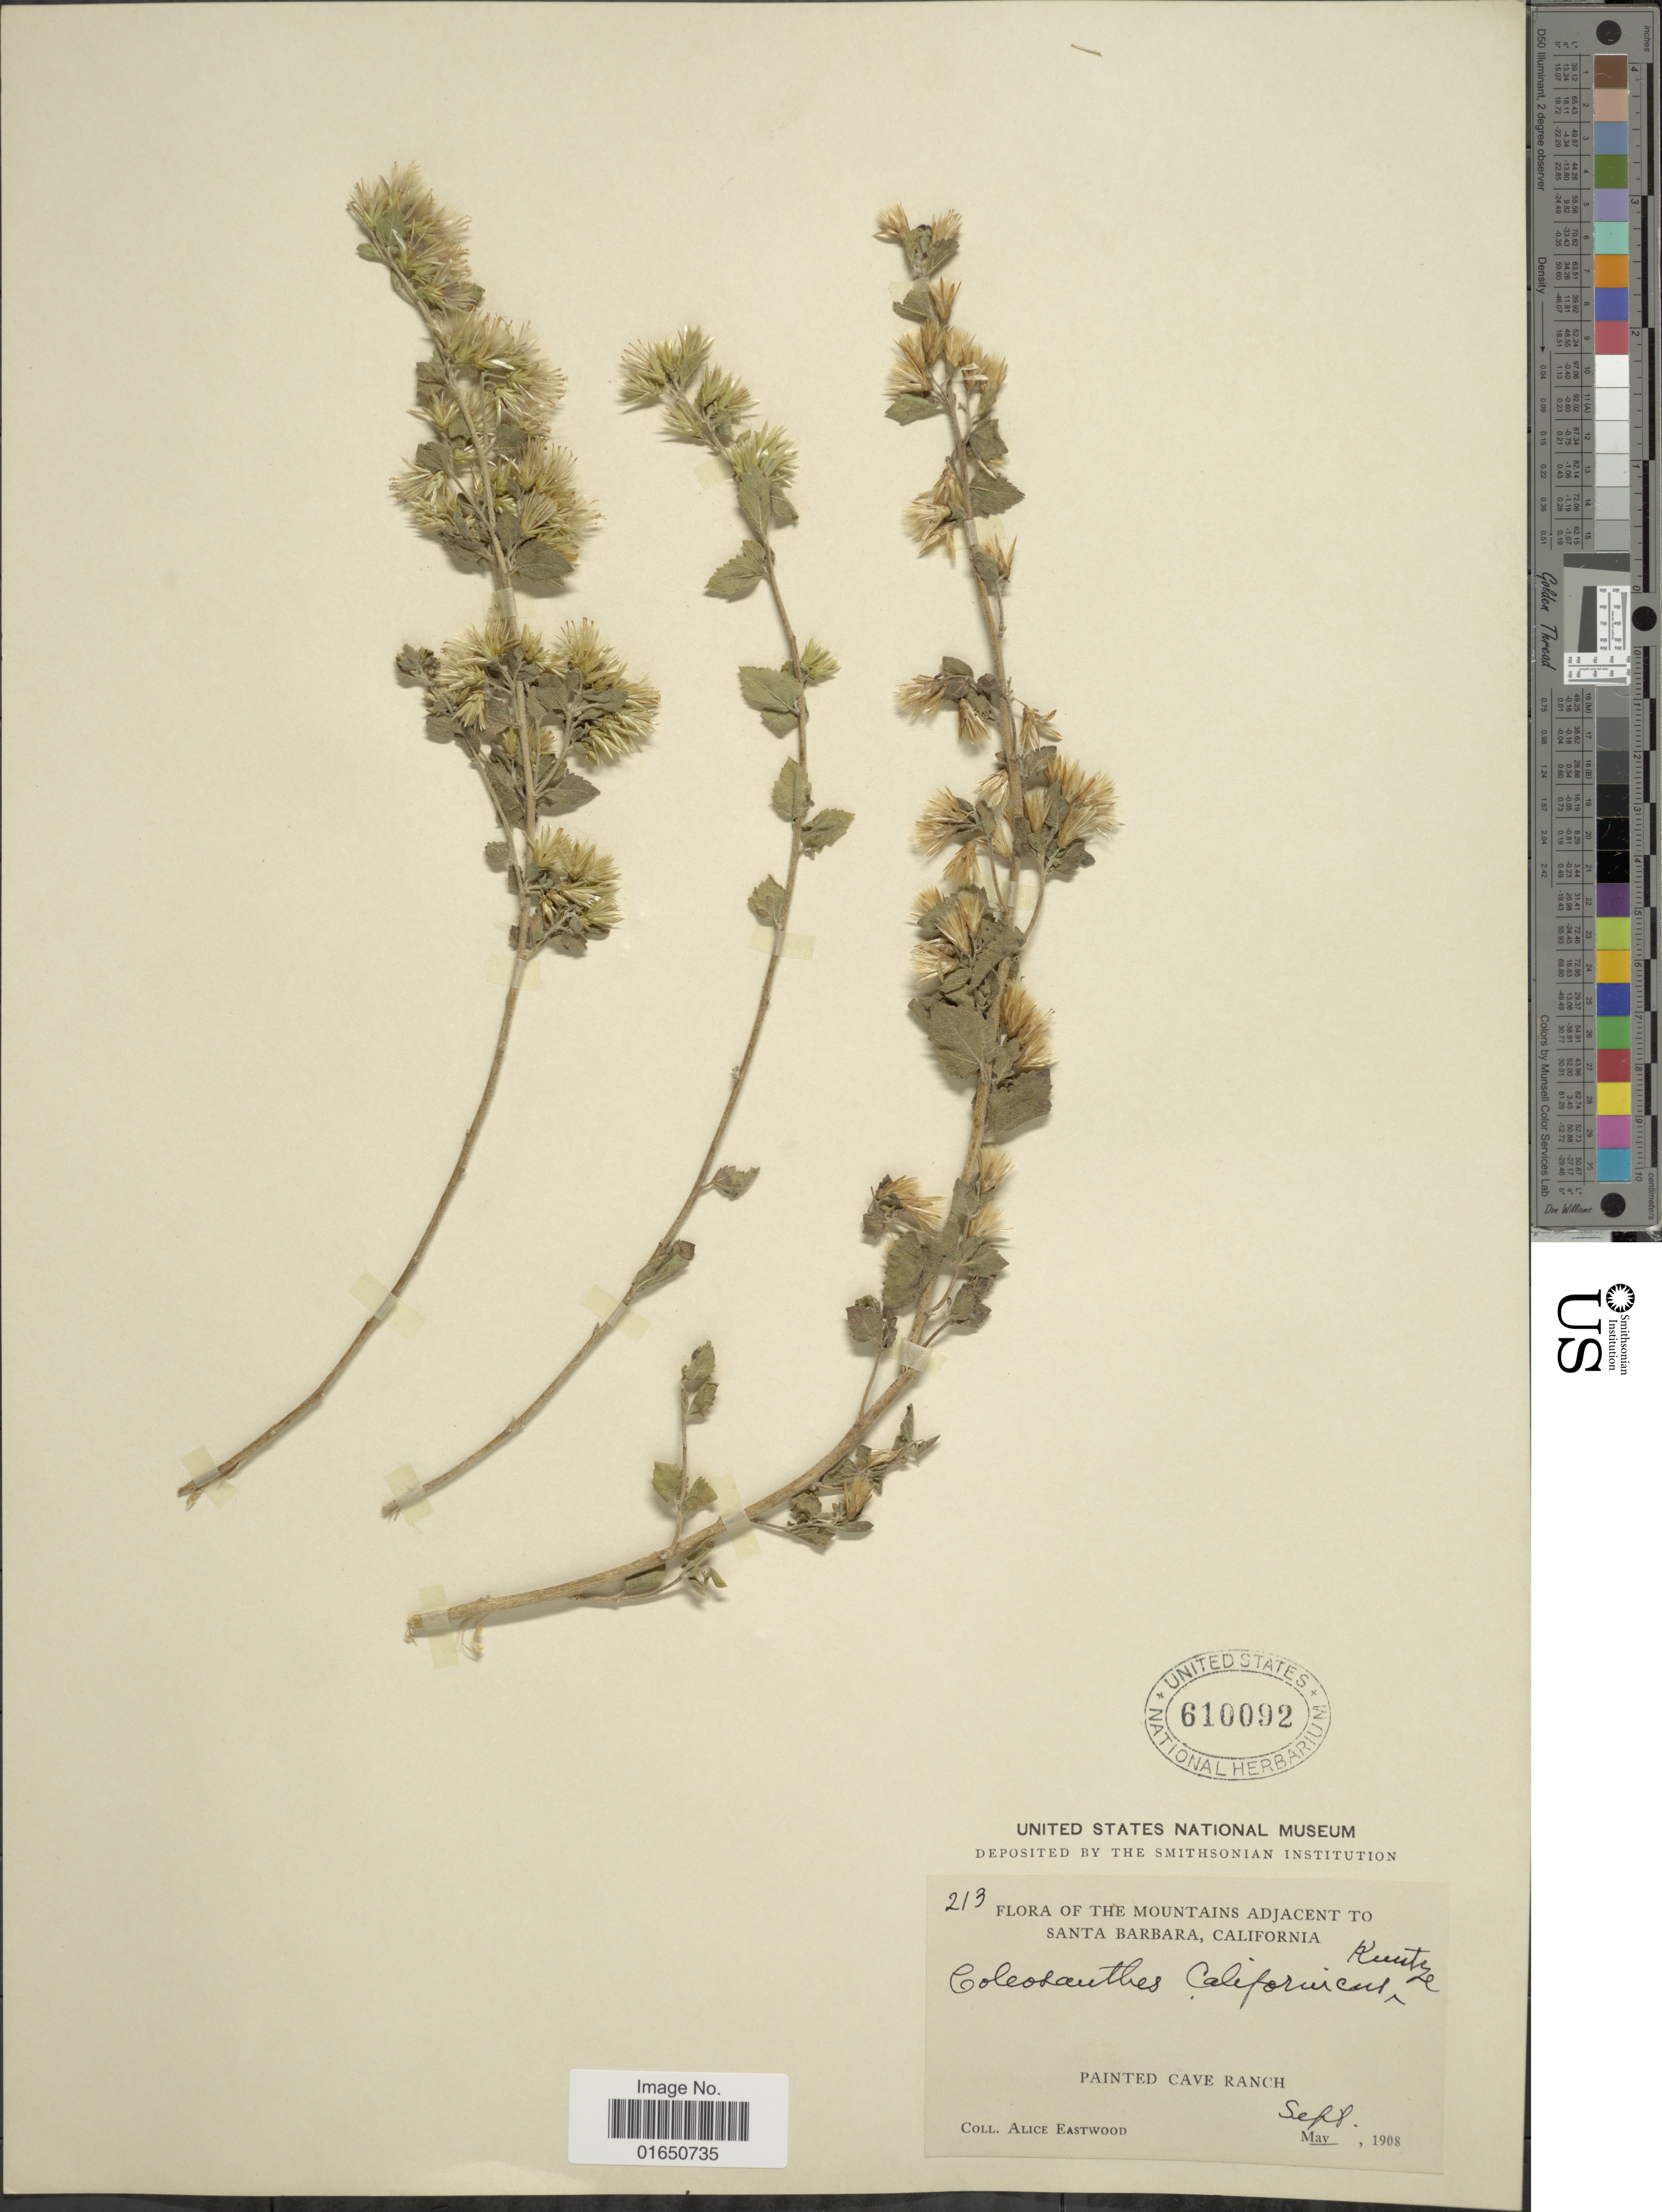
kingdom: Plantae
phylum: Tracheophyta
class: Magnoliopsida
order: Asterales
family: Asteraceae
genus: Brickellia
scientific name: Brickellia californica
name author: (Torr. & A. Gray) A. Gray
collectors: A. Eastwood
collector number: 213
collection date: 1908-09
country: United States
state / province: California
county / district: Santa Barbara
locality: The Mountains Adjacent to Santa Barbara, California. Painted Cave Ranch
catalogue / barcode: US 610092